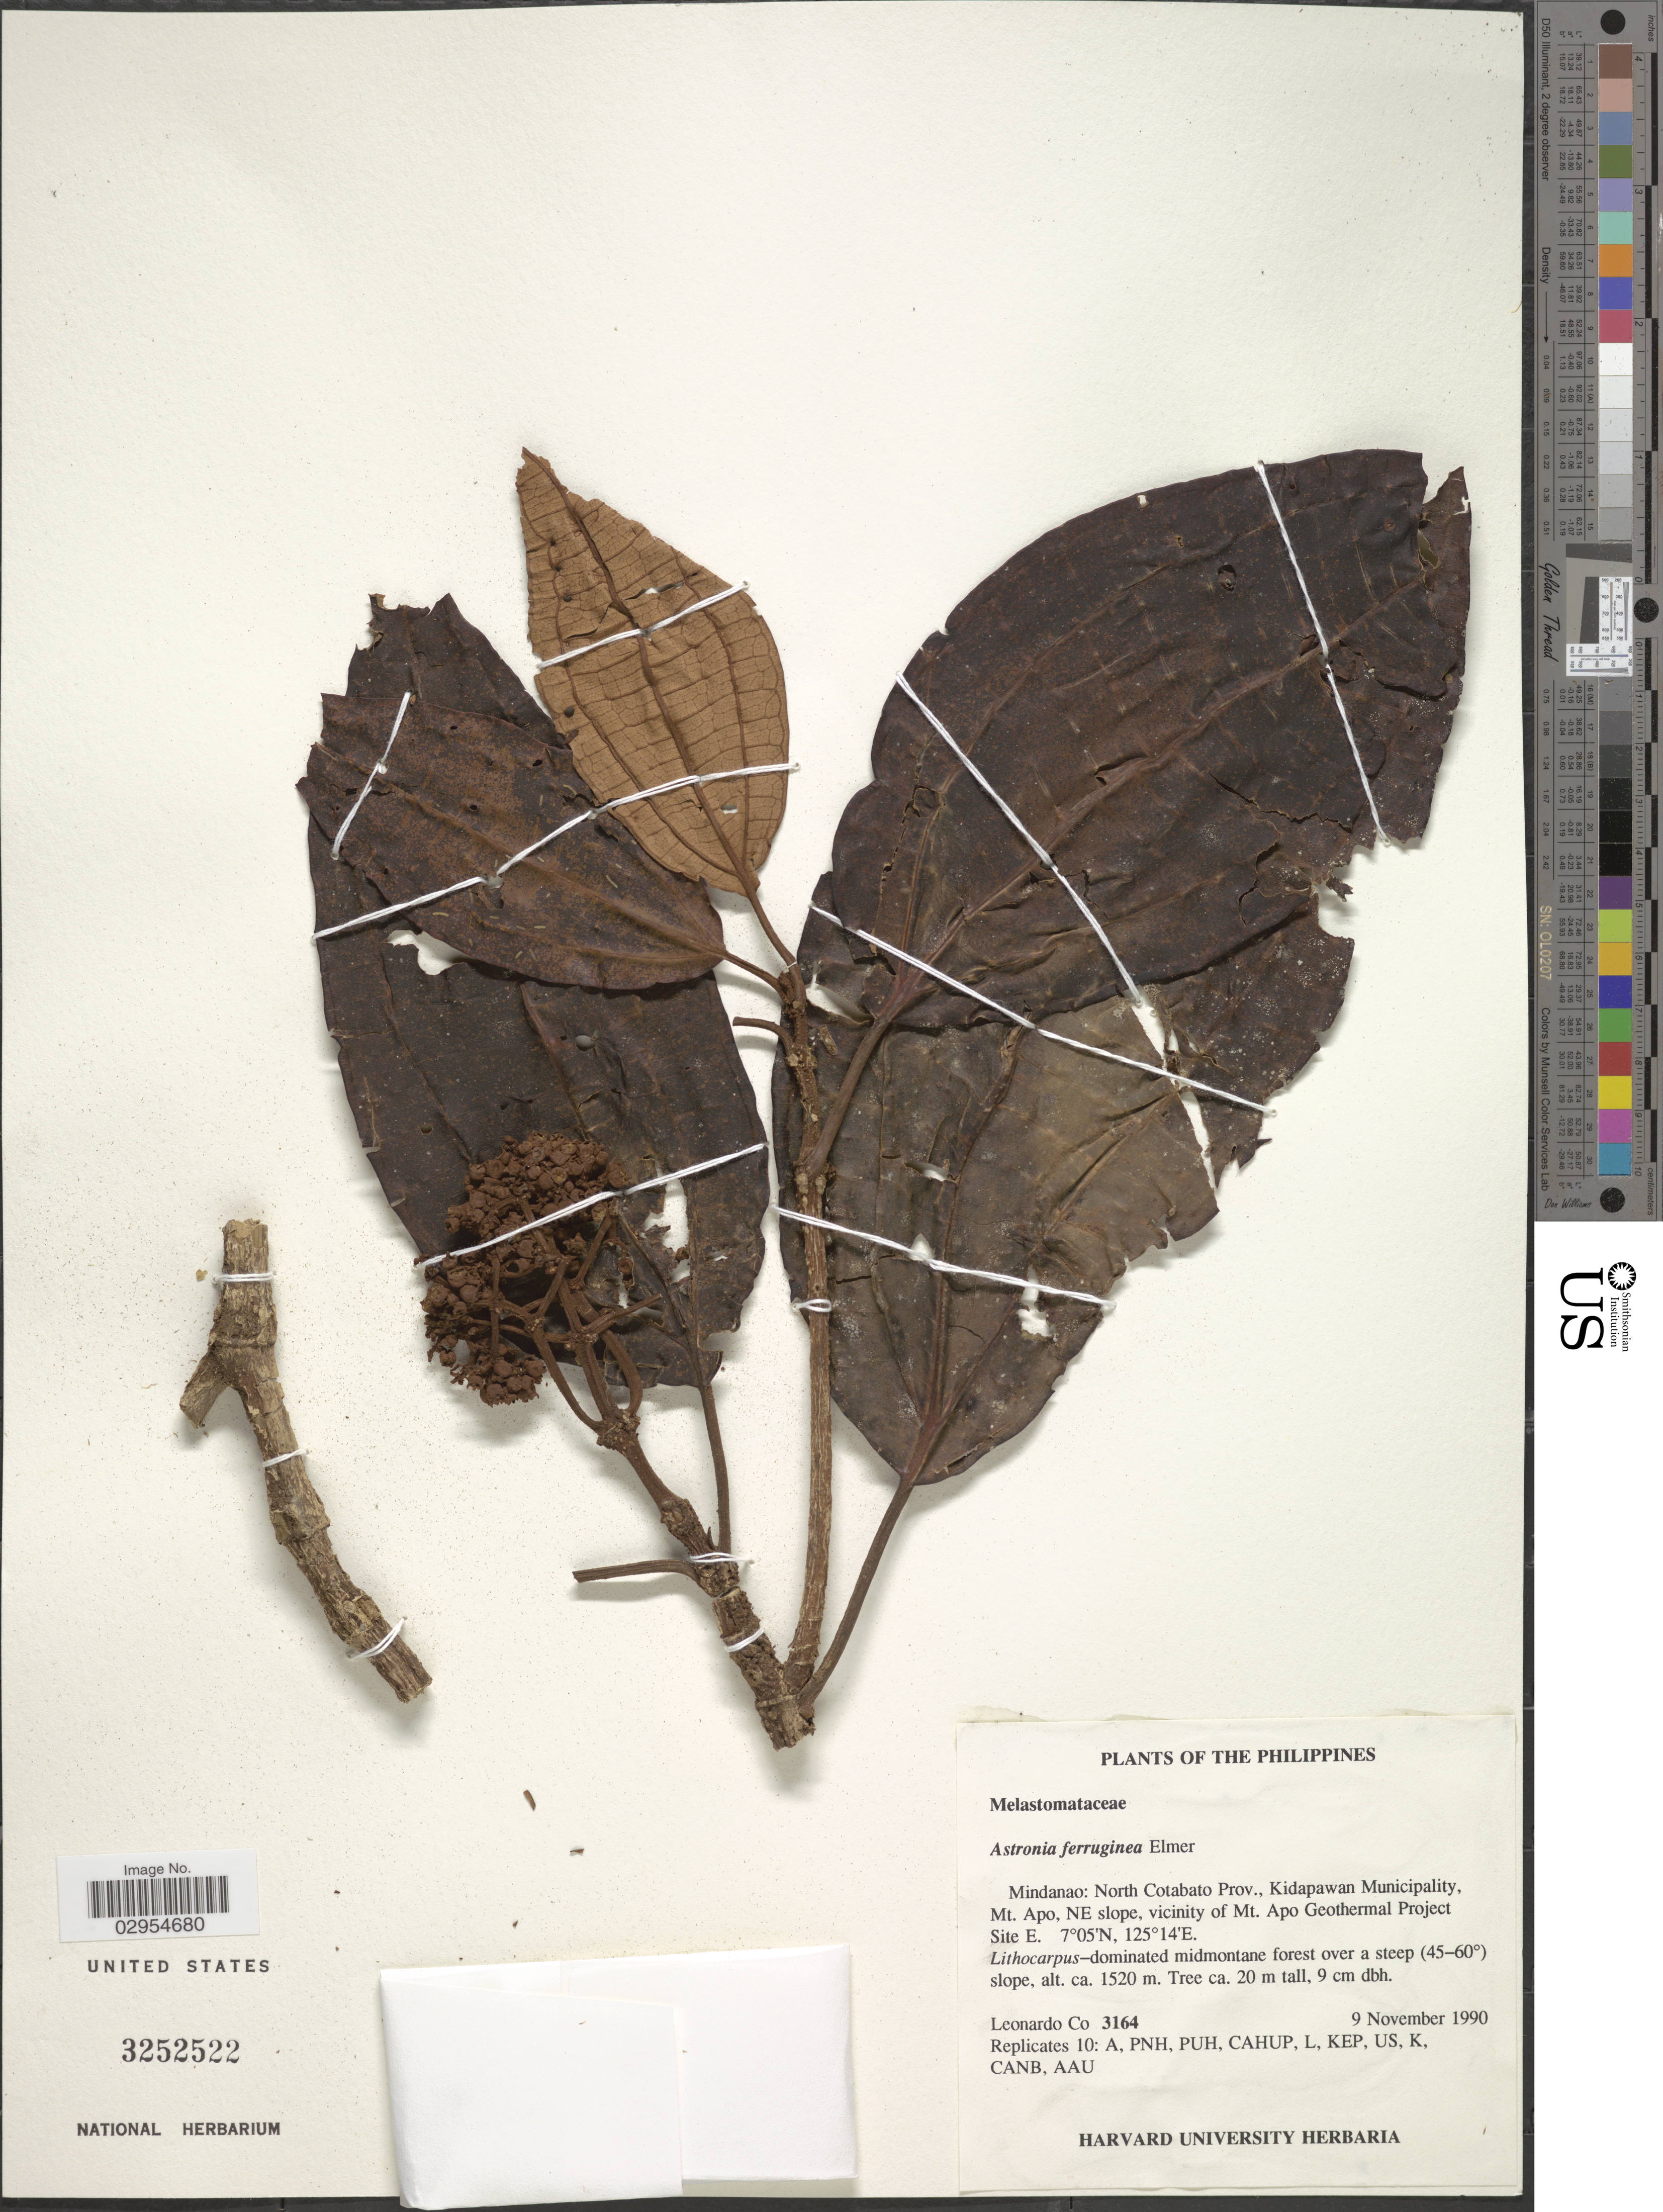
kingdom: Plantae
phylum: Tracheophyta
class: Magnoliopsida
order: Myrtales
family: Melastomataceae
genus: Astronia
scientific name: Astronia ferruginea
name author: Elmer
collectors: L. Co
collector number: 3164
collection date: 1990-11-09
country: Philippines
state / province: Soccsksargen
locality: Mindanao: North Cotabato Prov., Kidapawan Municipality, Mt. Apo, NE slope, vicinity of Mt. Apo Geothermal Project Site E.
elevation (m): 1520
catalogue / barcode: US 3252522